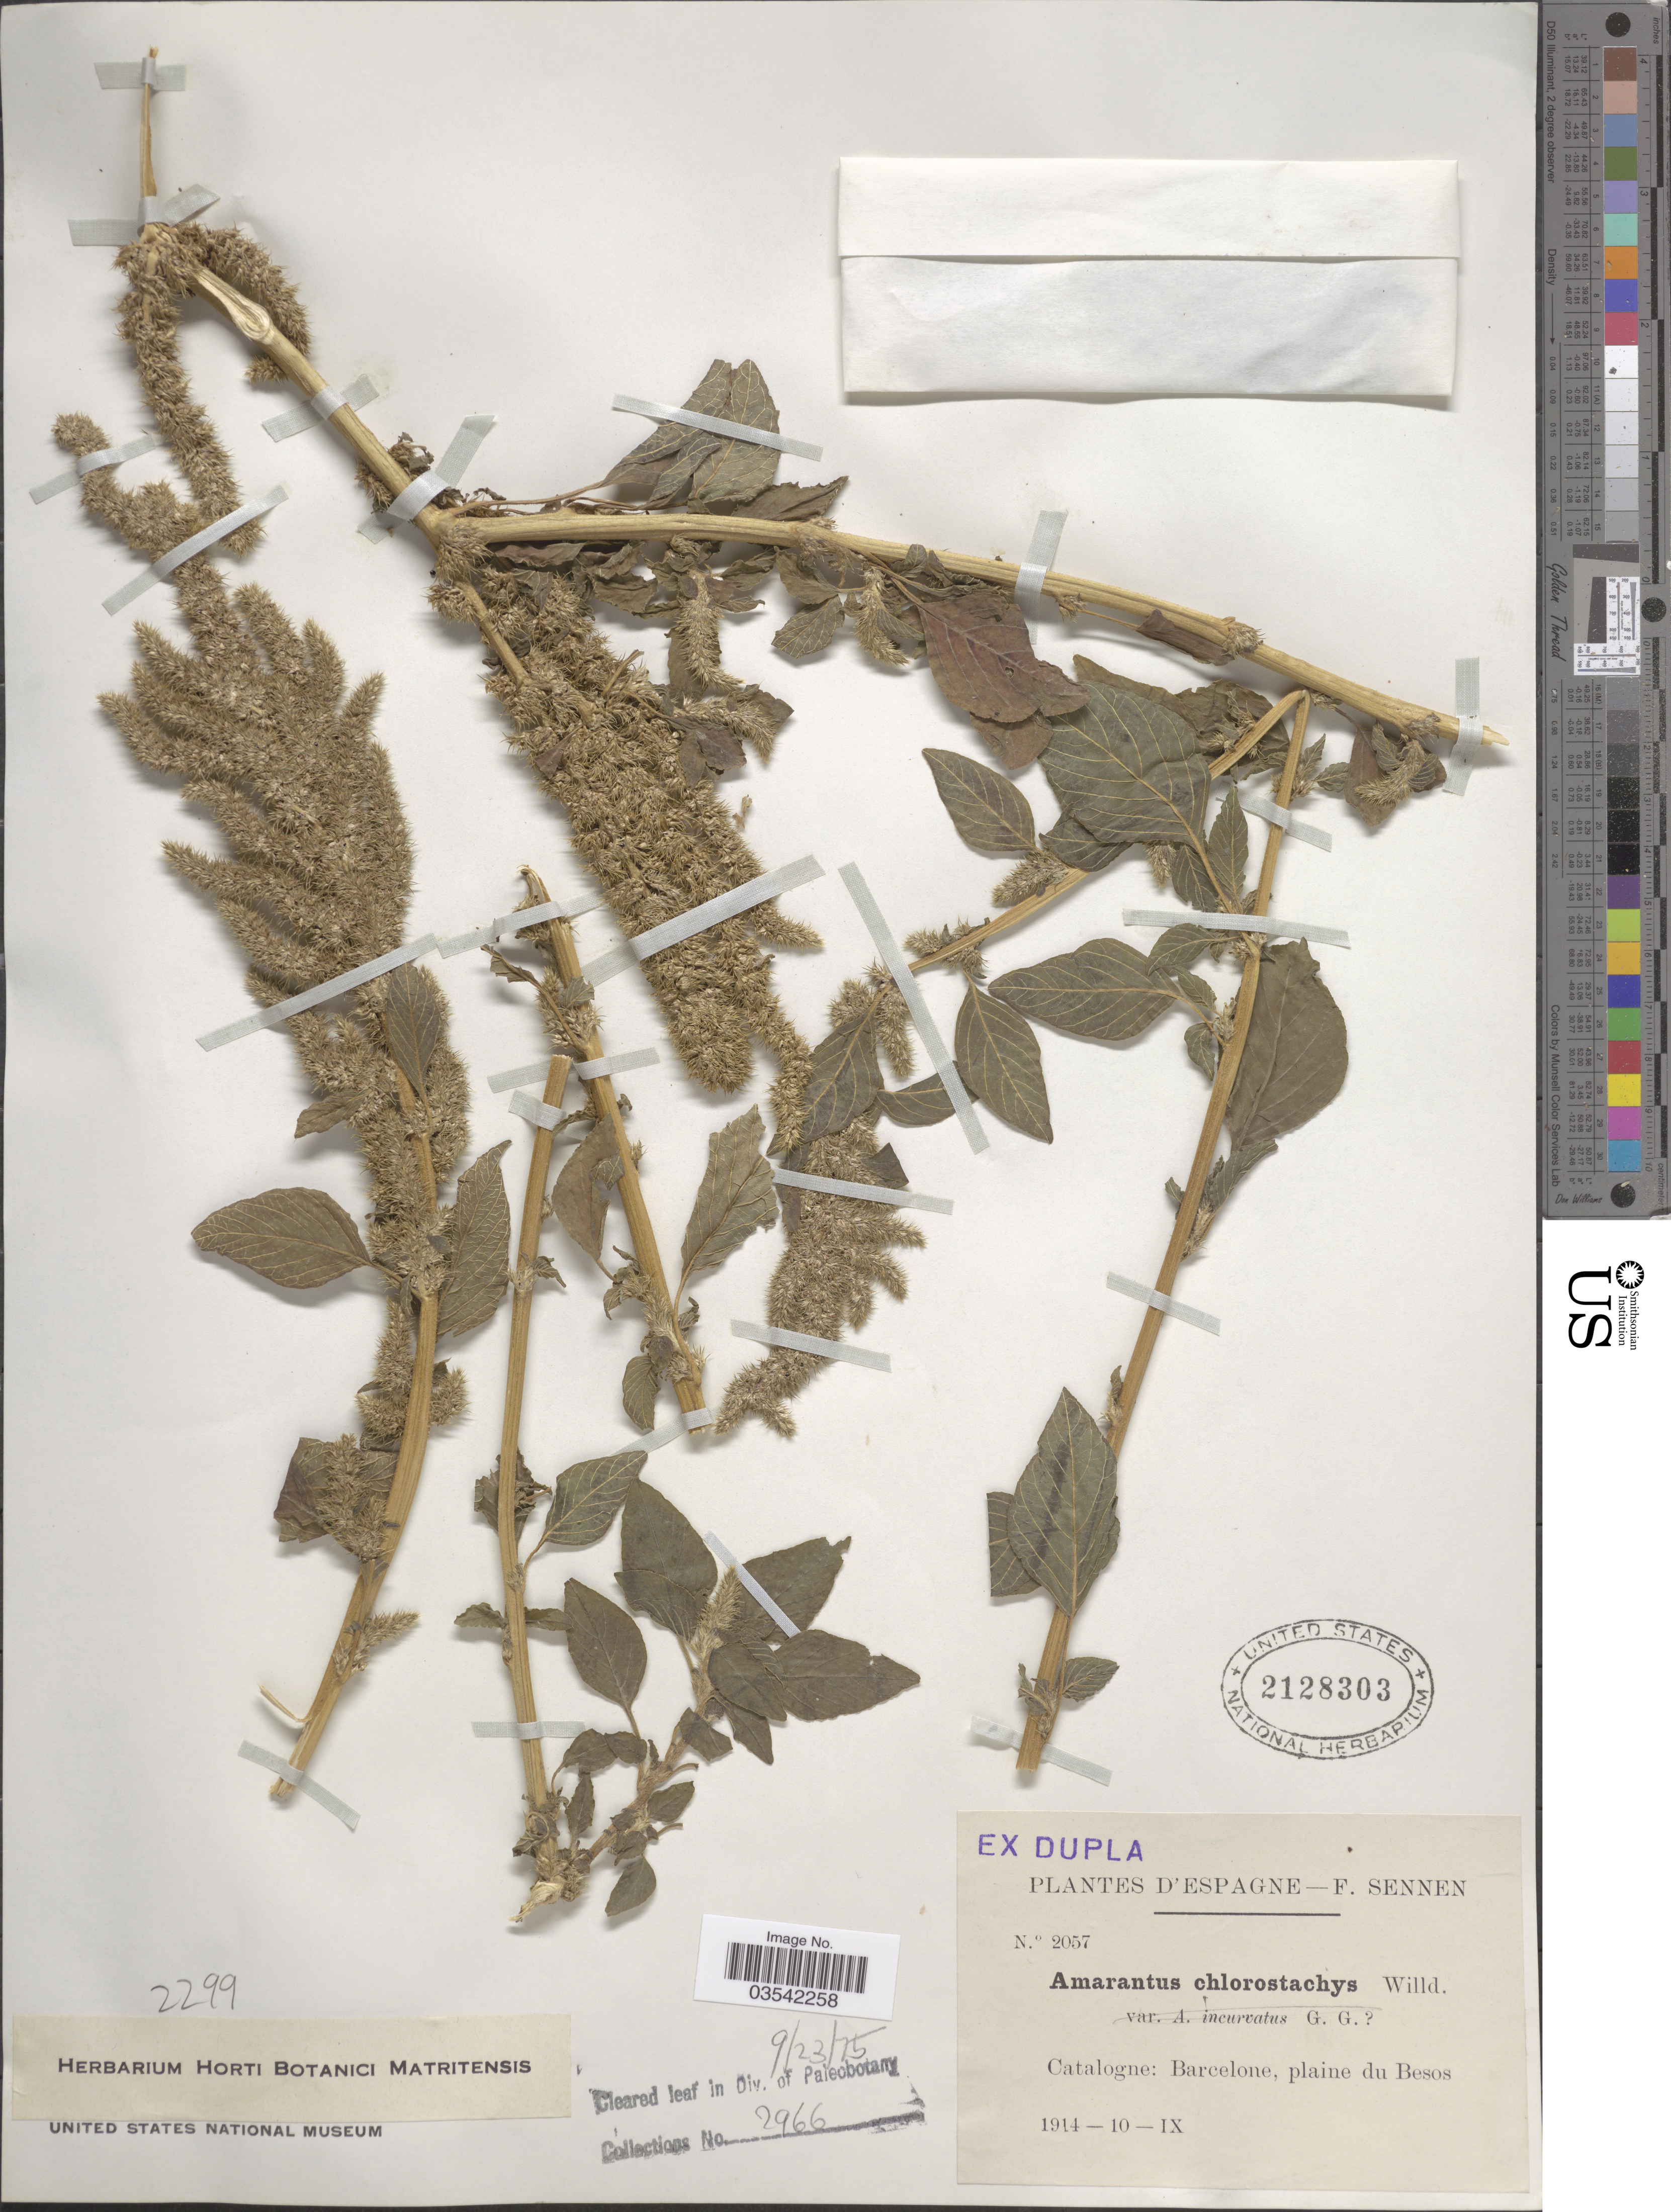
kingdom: Plantae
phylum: Tracheophyta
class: Magnoliopsida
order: Caryophyllales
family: Amaranthaceae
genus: Amaranthus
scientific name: Amaranthus chlorostachys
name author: Willd.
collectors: E. Sennen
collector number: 2057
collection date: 1914-09-10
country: Spain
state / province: Catalunya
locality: Espagne. Catalogne: Barcelone, plaine du Besos.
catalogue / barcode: US 2128303